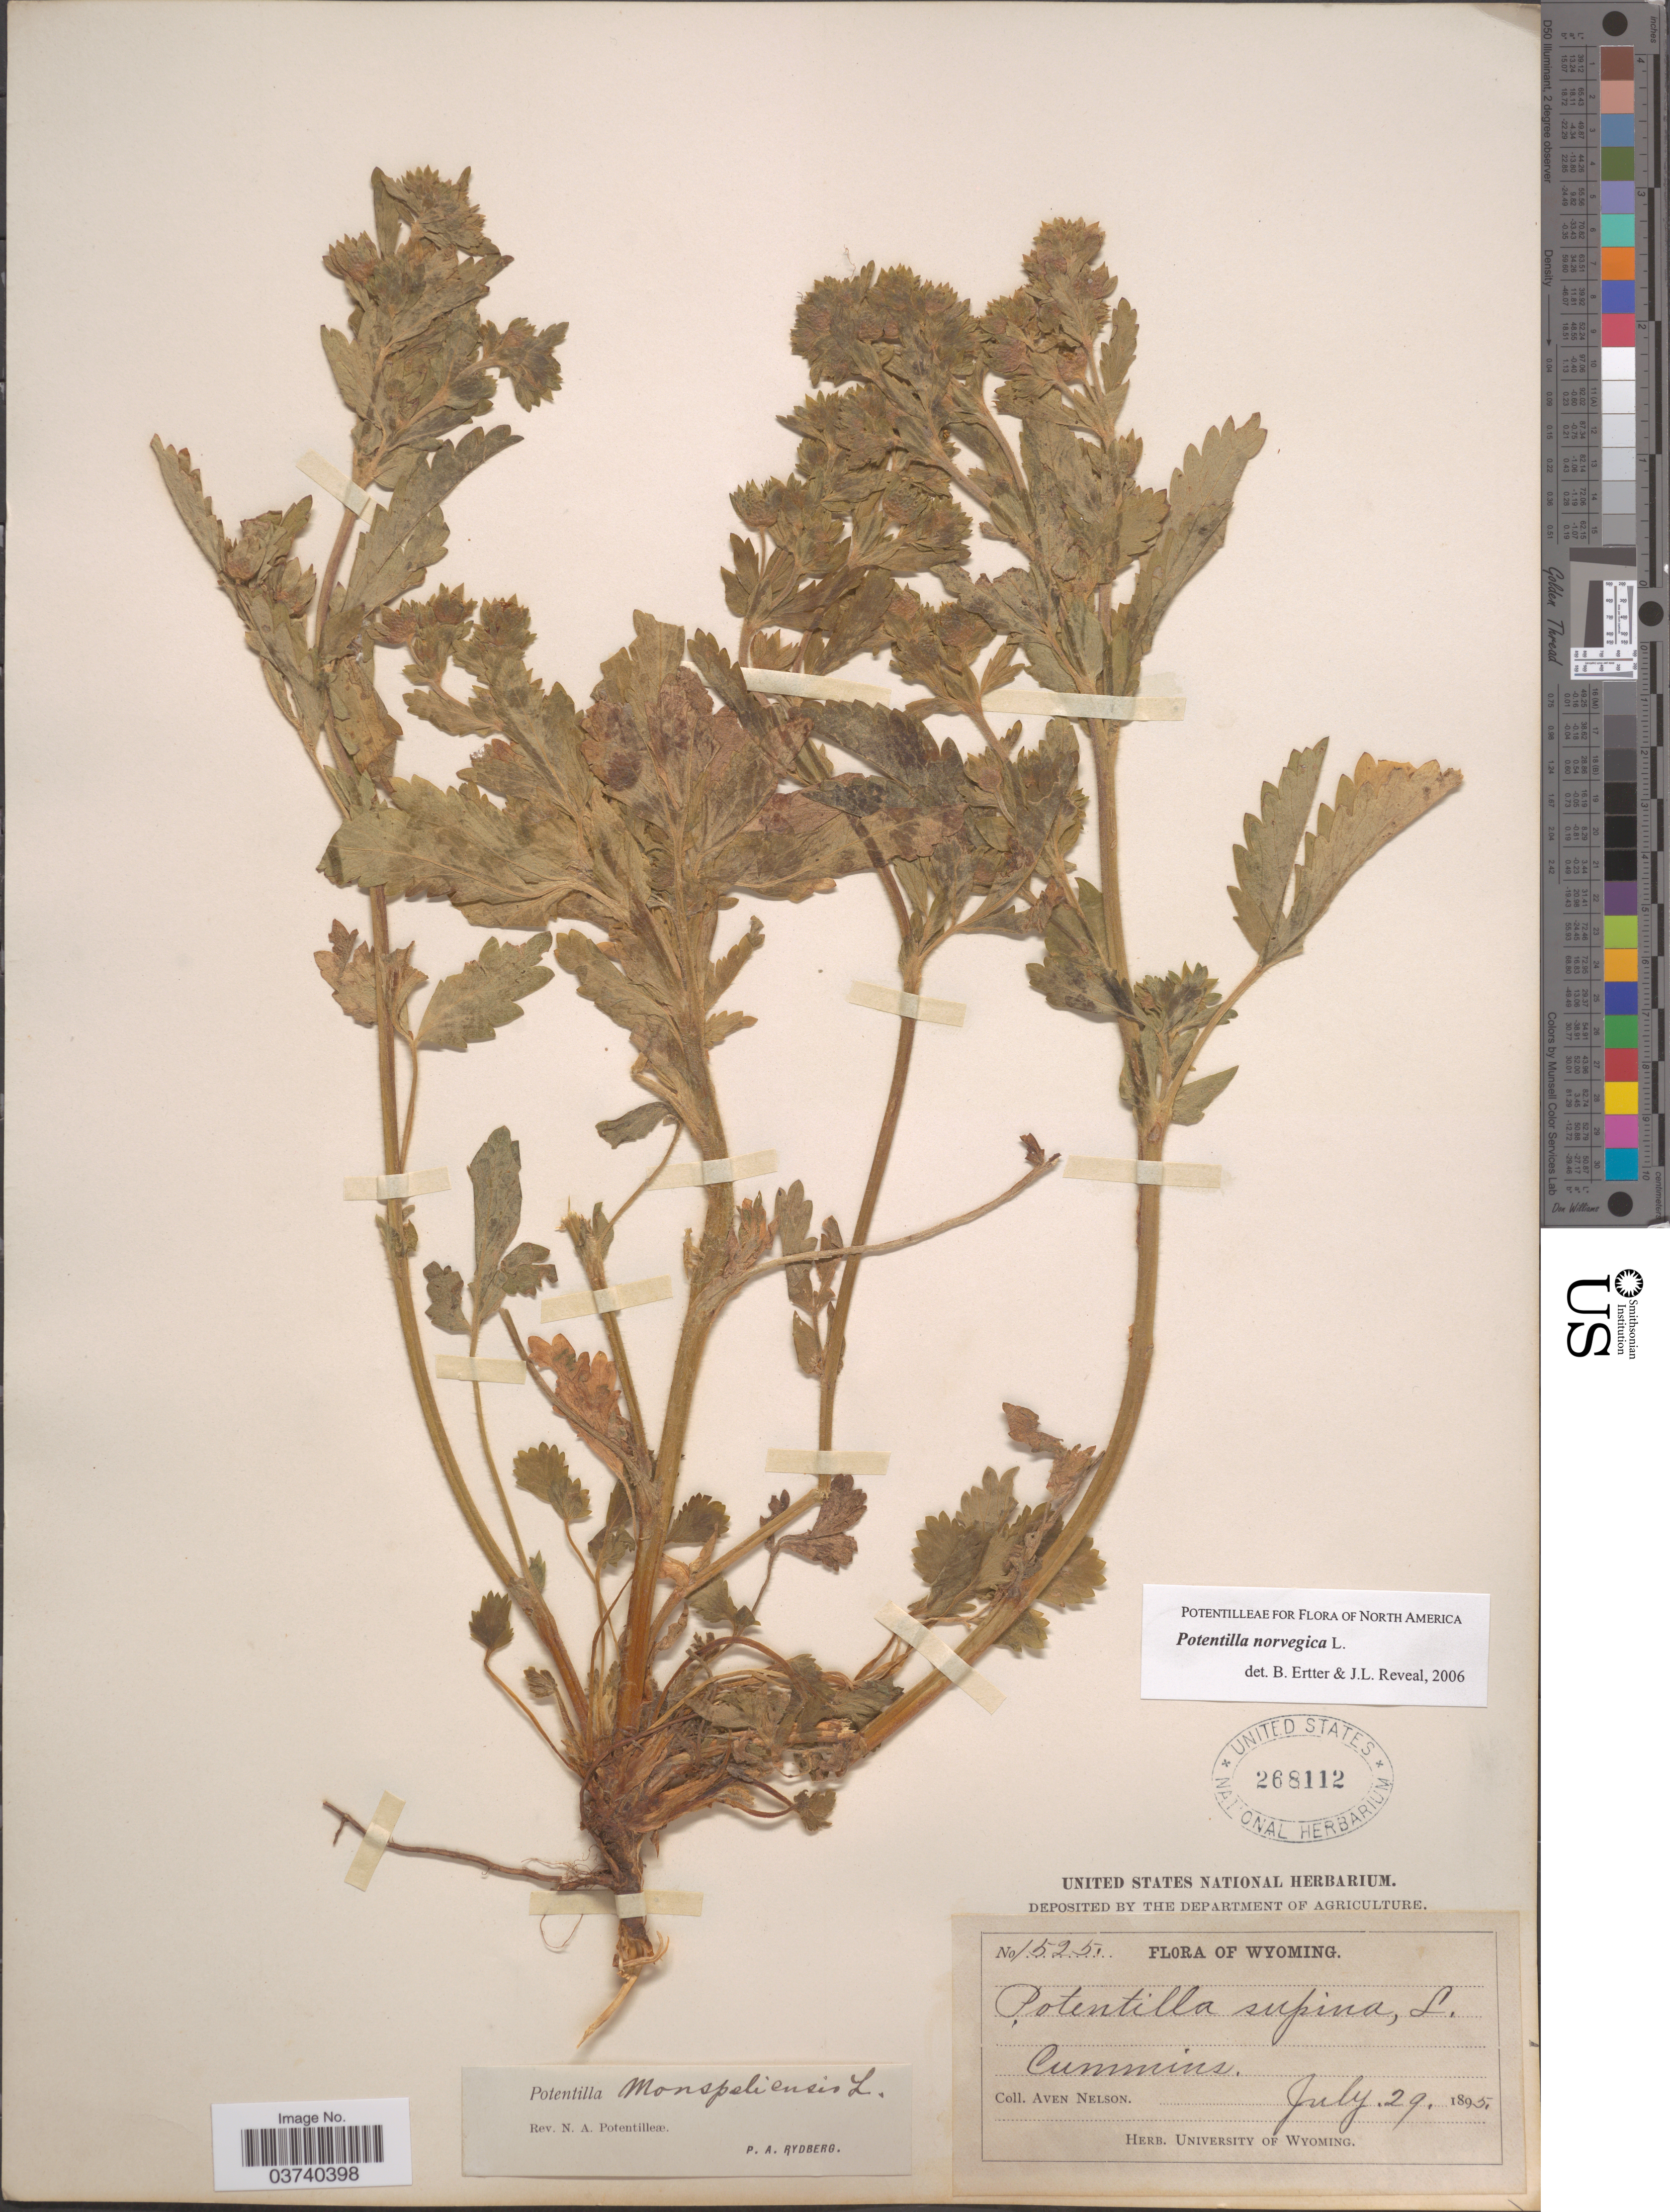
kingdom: Plantae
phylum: Tracheophyta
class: Magnoliopsida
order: Rosales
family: Rosaceae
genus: Potentilla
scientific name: Potentilla norvegica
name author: L.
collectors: A. Nelson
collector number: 1525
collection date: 1895-07-29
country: United States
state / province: Wyoming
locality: Cummins.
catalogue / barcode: US 268112